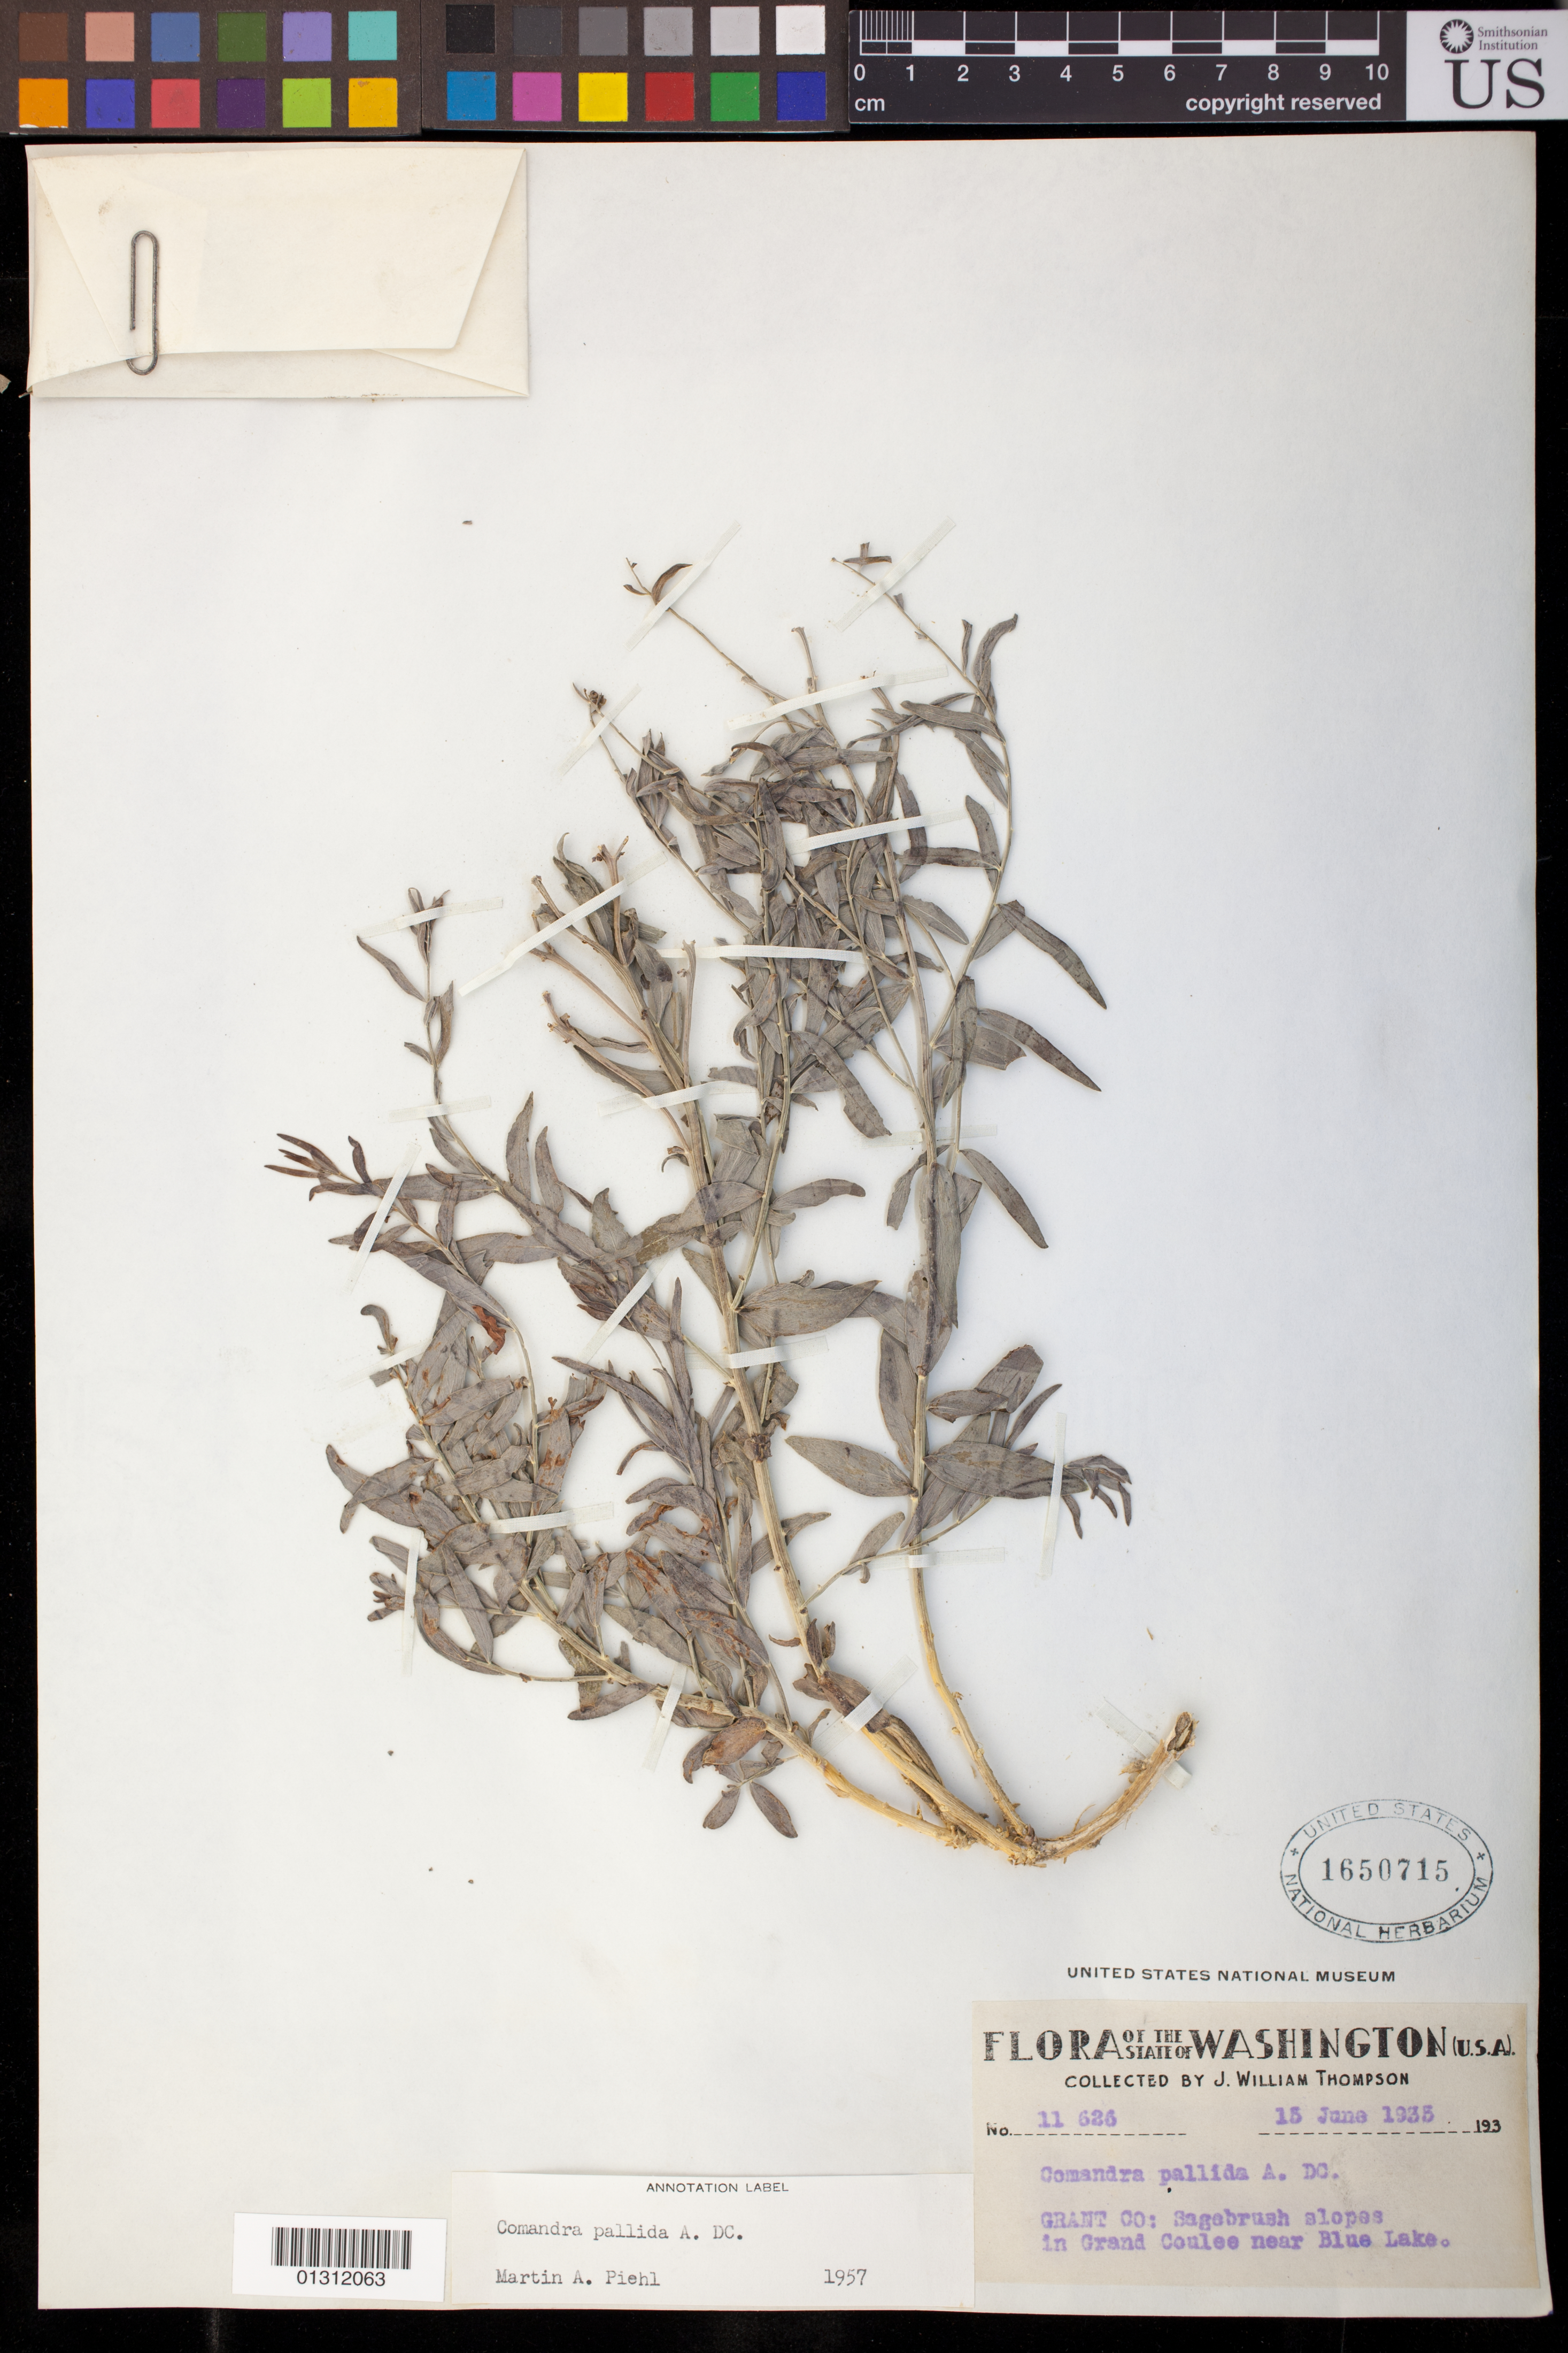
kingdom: Plantae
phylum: Tracheophyta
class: Magnoliopsida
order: Santalales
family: Comandraceae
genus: Comandra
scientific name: Comandra pallida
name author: A. DC.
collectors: J. W. Thompson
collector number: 11626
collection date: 1935-06-15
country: United States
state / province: Washington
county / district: Grant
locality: Grand Coulee near Blue Lake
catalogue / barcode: US 1650715